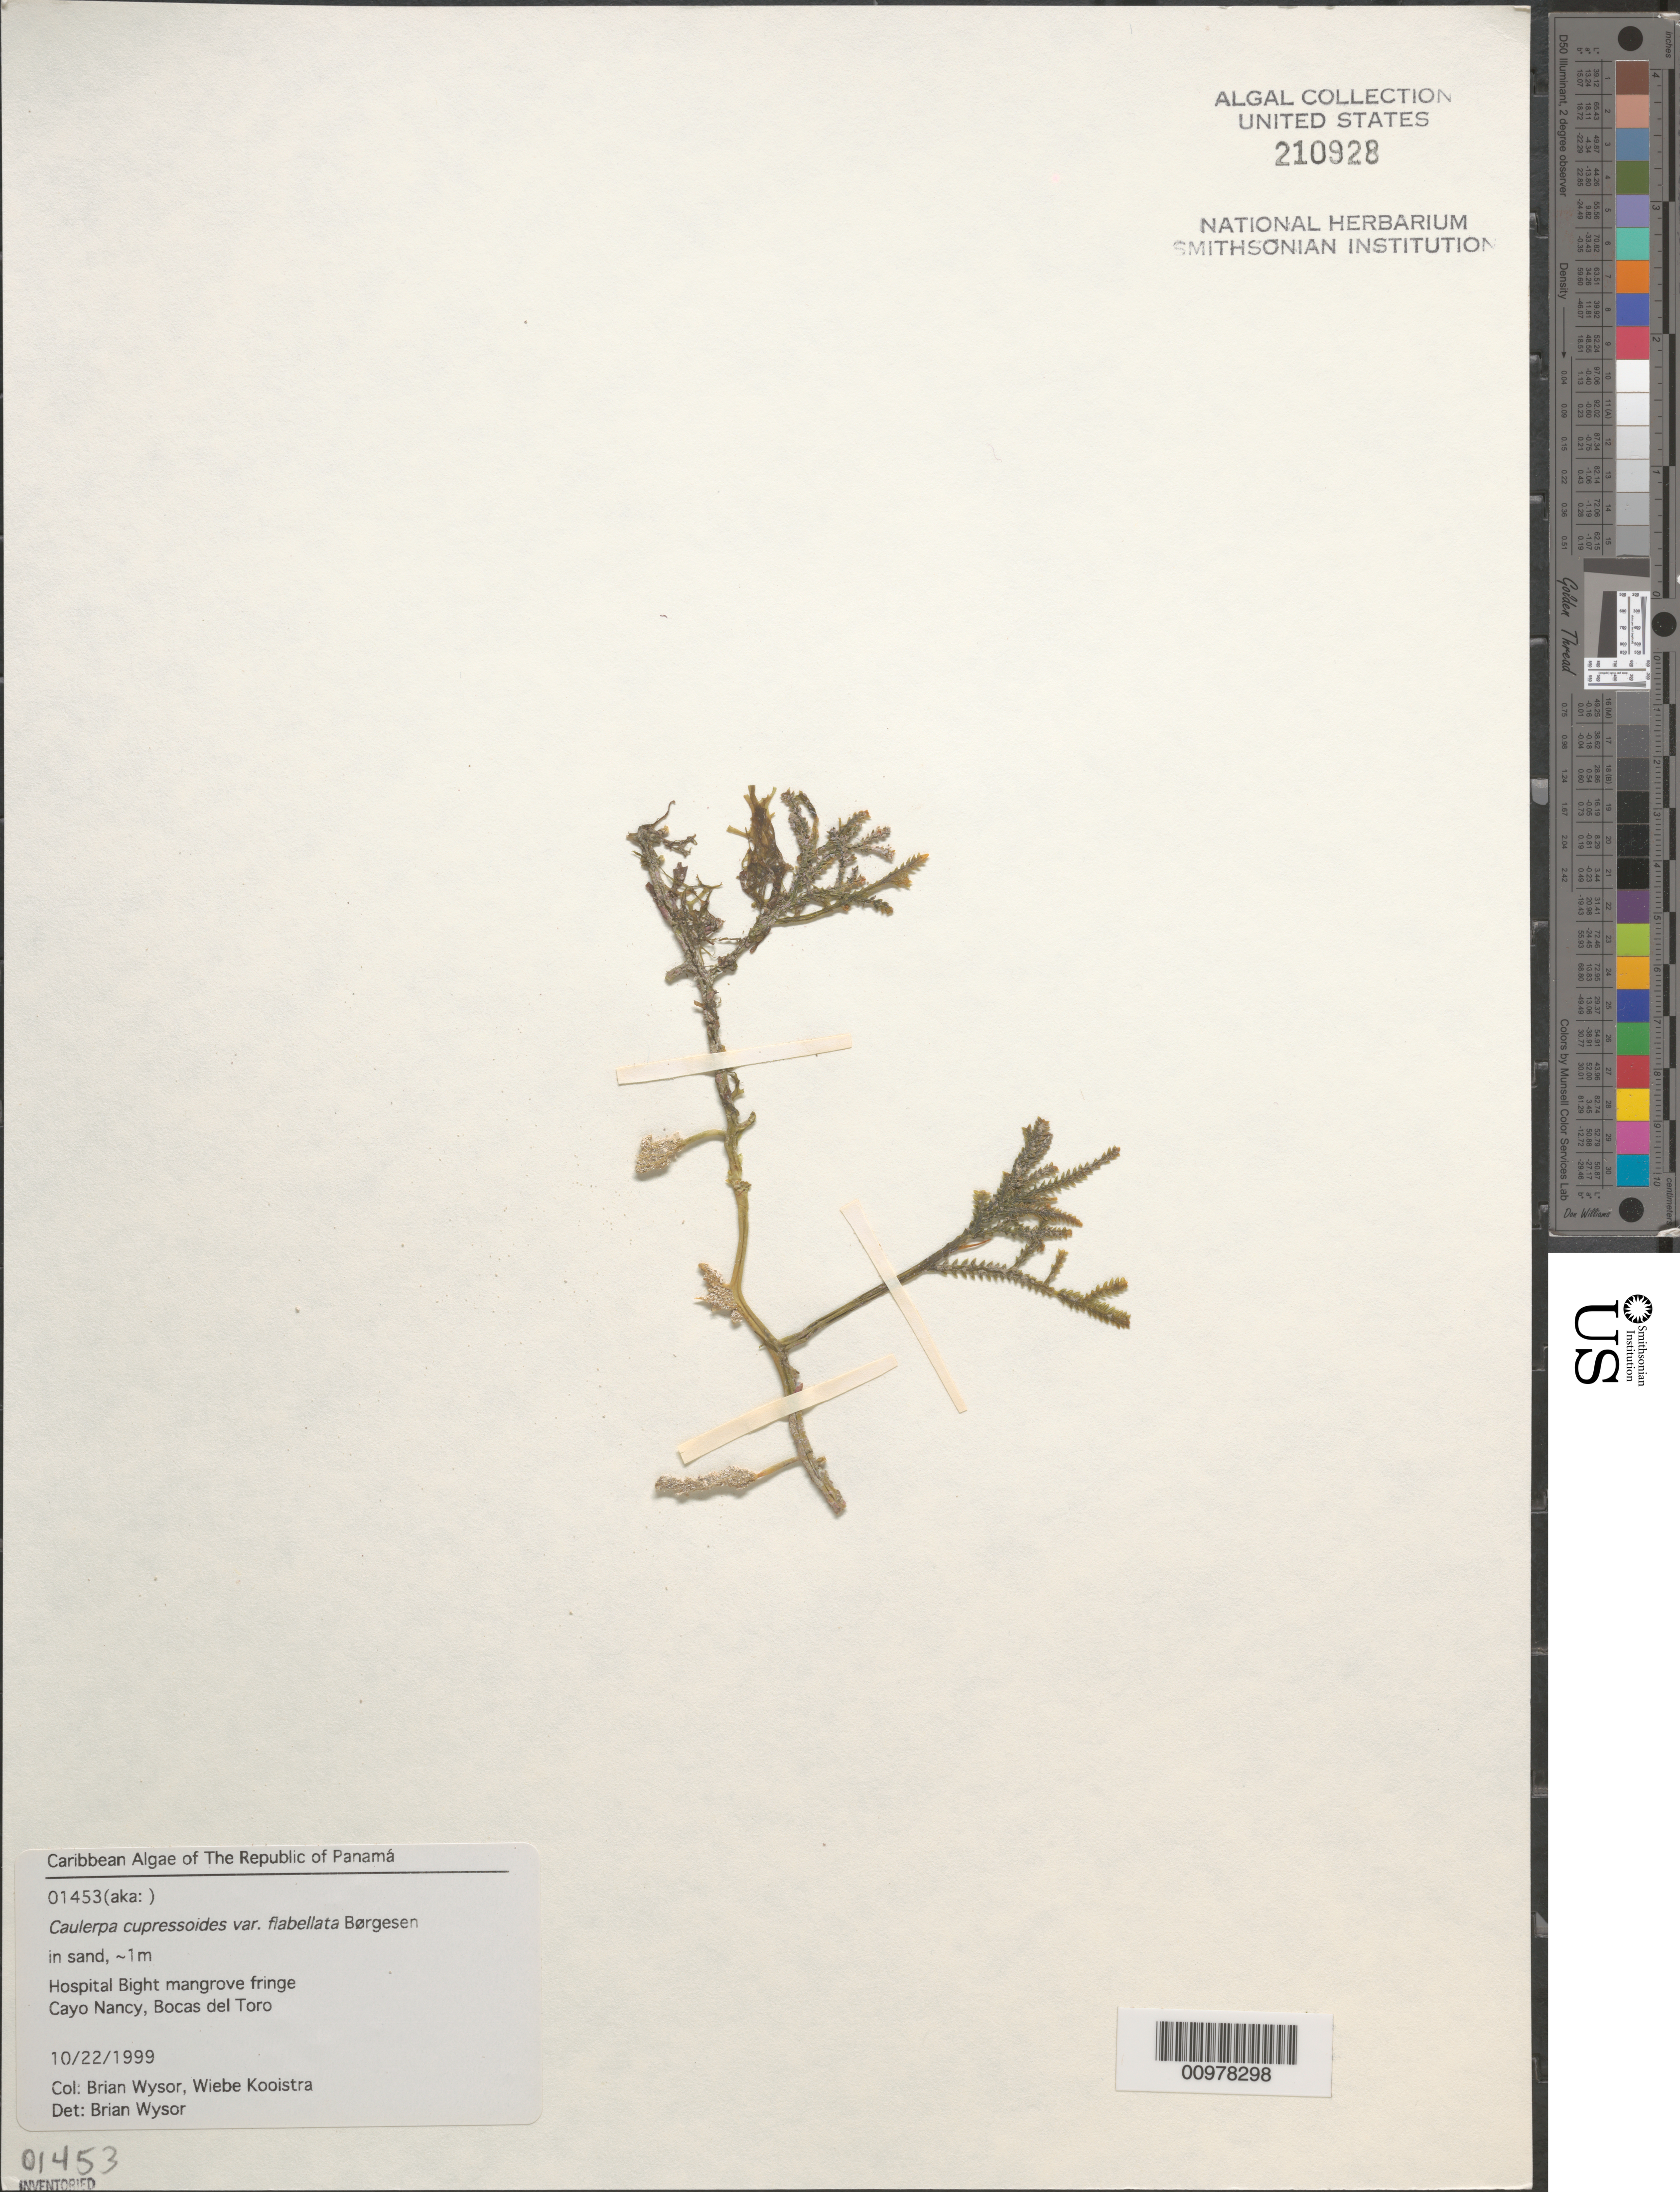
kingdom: Plantae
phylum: Chlorophyta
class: Ulvophyceae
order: Bryopsidales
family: Caulerpaceae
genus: Caulerpa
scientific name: Caulerpa cupressoides var. flabellata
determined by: Wysor, B.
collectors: B. Wysor & W. Kooistra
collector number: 01453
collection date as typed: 22 Oct 1999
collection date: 1999-10-22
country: Panama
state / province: Bocas del Toro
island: Cayo Nancy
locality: Hospital Bight mangrove fringe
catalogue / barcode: US 210928